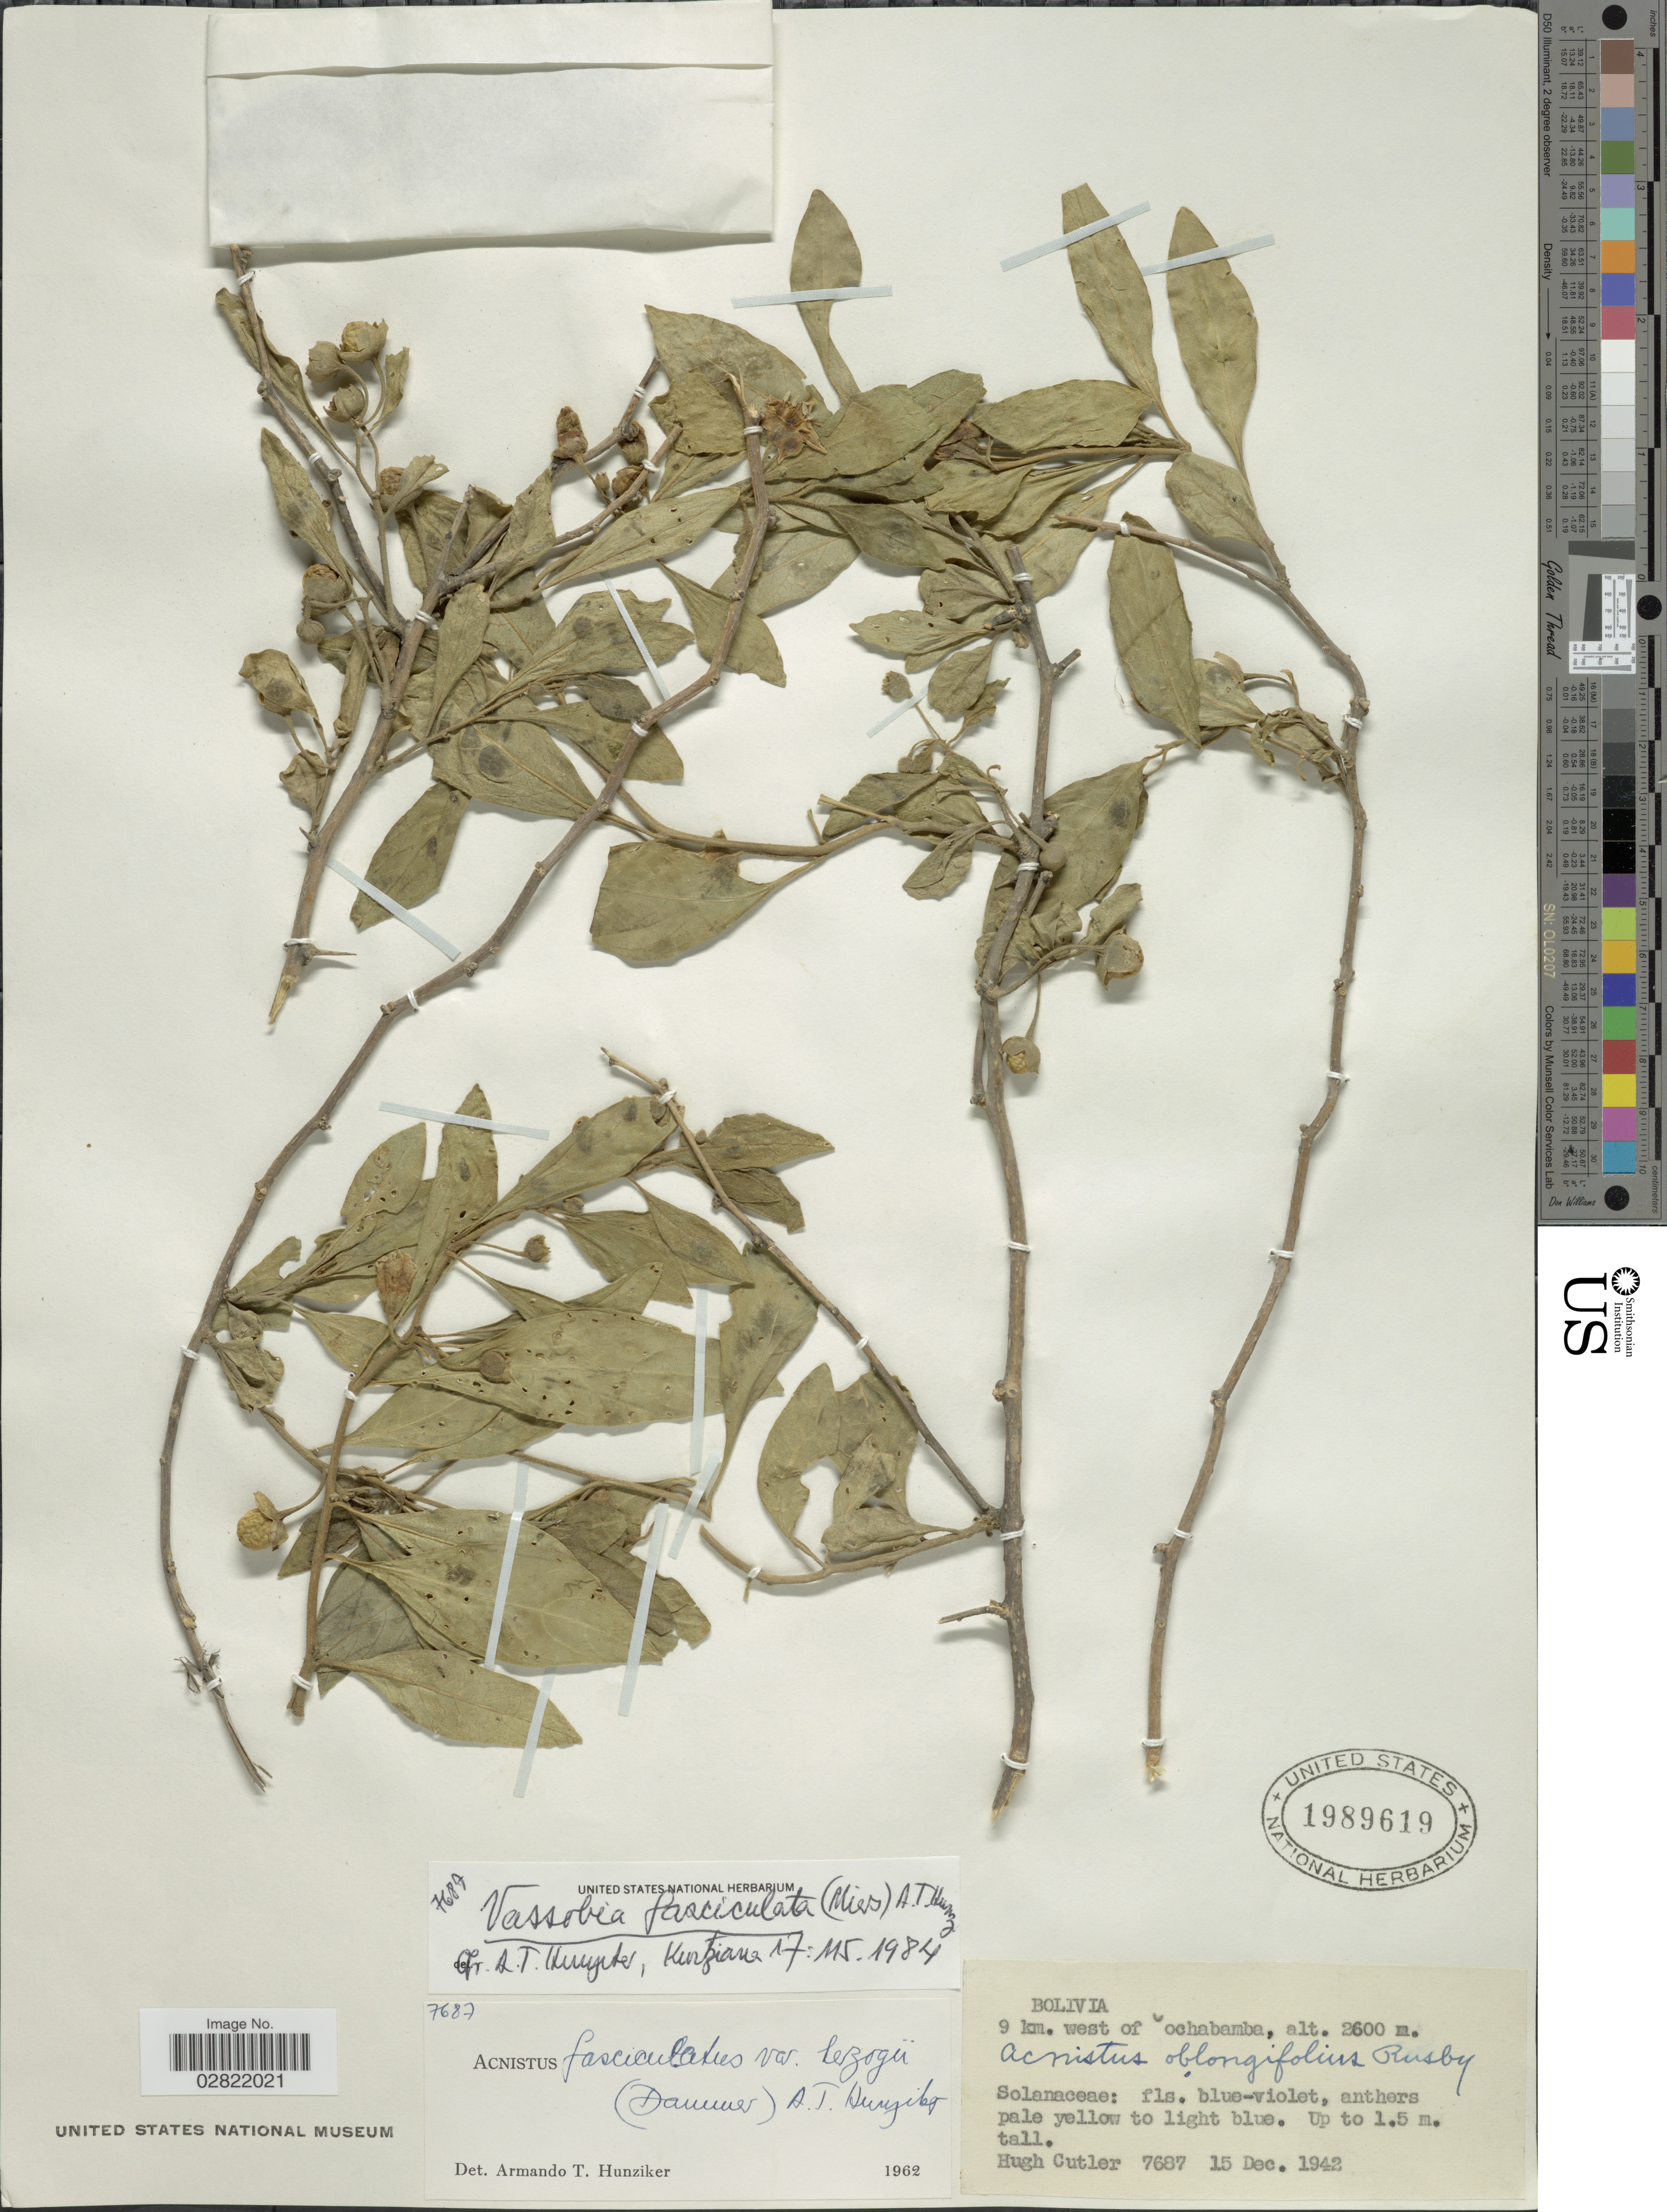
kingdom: Plantae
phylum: Tracheophyta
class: Magnoliopsida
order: Solanales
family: Solanaceae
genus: Vassobia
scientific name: Vassobia fasciculata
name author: (Miers) Hunz.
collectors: H. C. Cutler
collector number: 7687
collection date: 1942-12-15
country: Bolivia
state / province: Cochabamba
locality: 9 km. west of Cochabamba.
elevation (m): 2600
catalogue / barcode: US 1989619